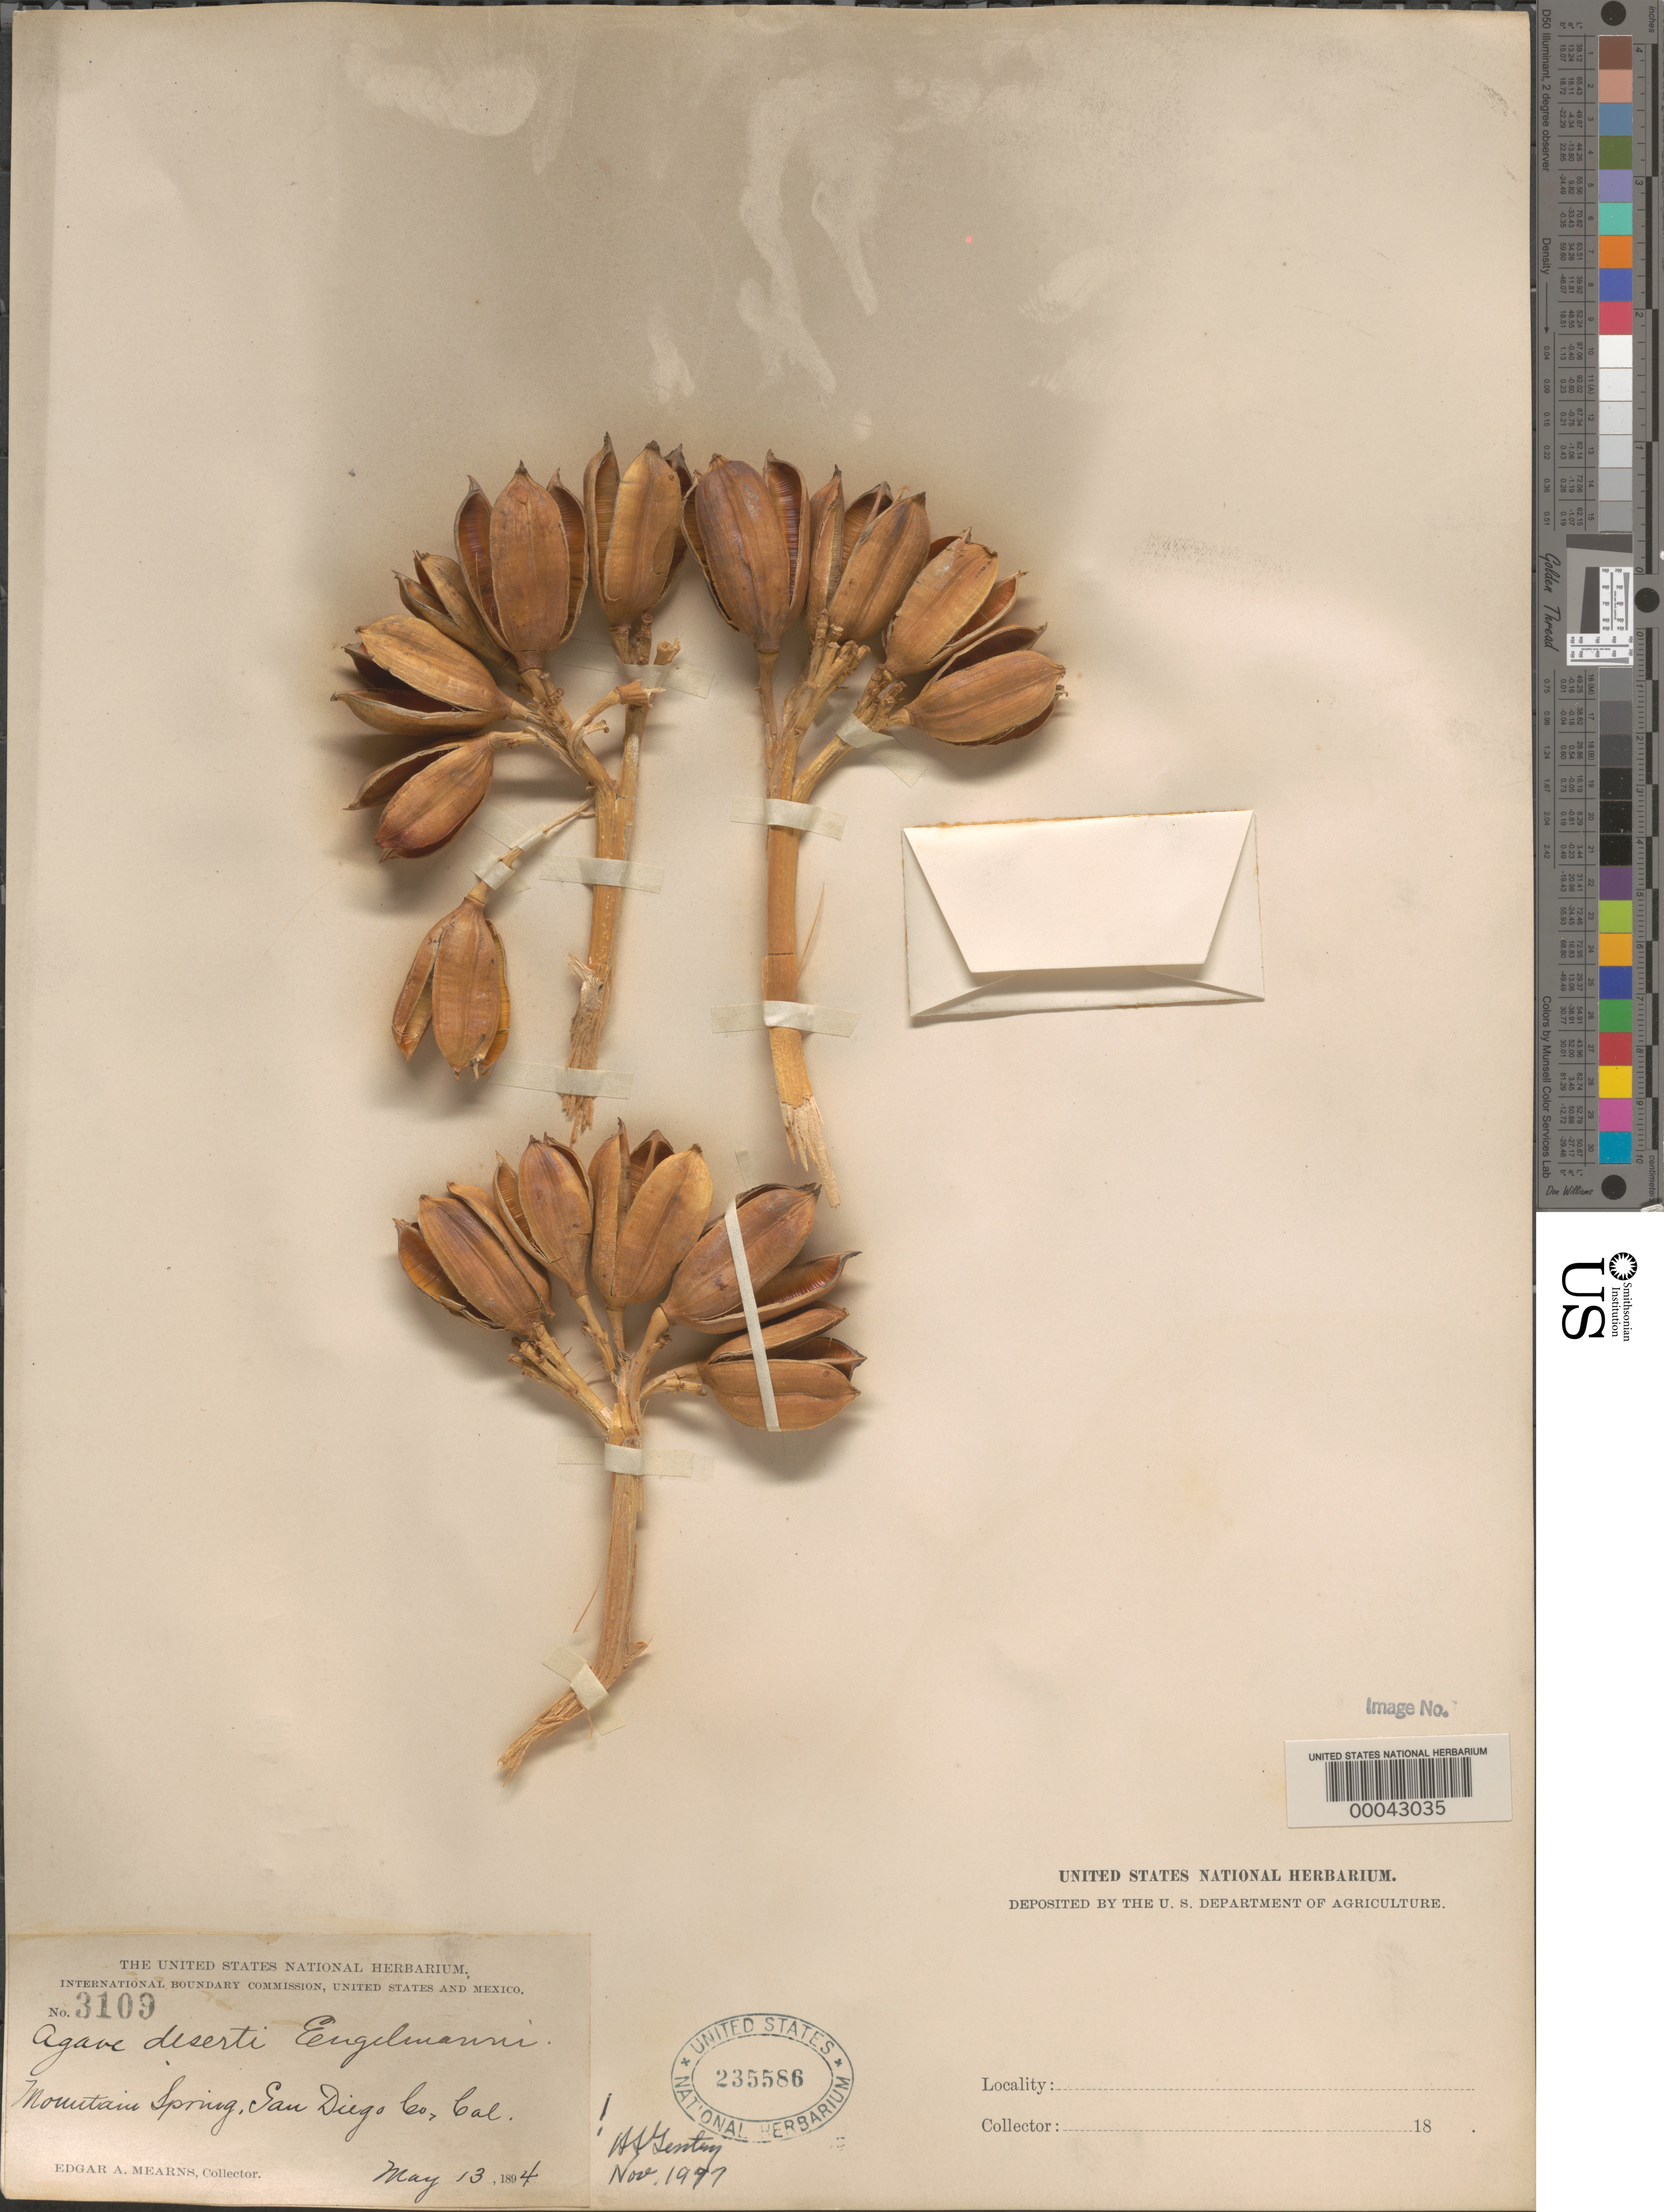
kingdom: Plantae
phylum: Tracheophyta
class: Liliopsida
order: Asparagales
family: Asparagaceae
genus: Agave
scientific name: Agave deserti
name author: Engelm.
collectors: E. A. Mearns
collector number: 3109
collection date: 1894-05-13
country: United States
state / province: California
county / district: San Diego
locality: Mountain Spring, San Diego Co.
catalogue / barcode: US 235586